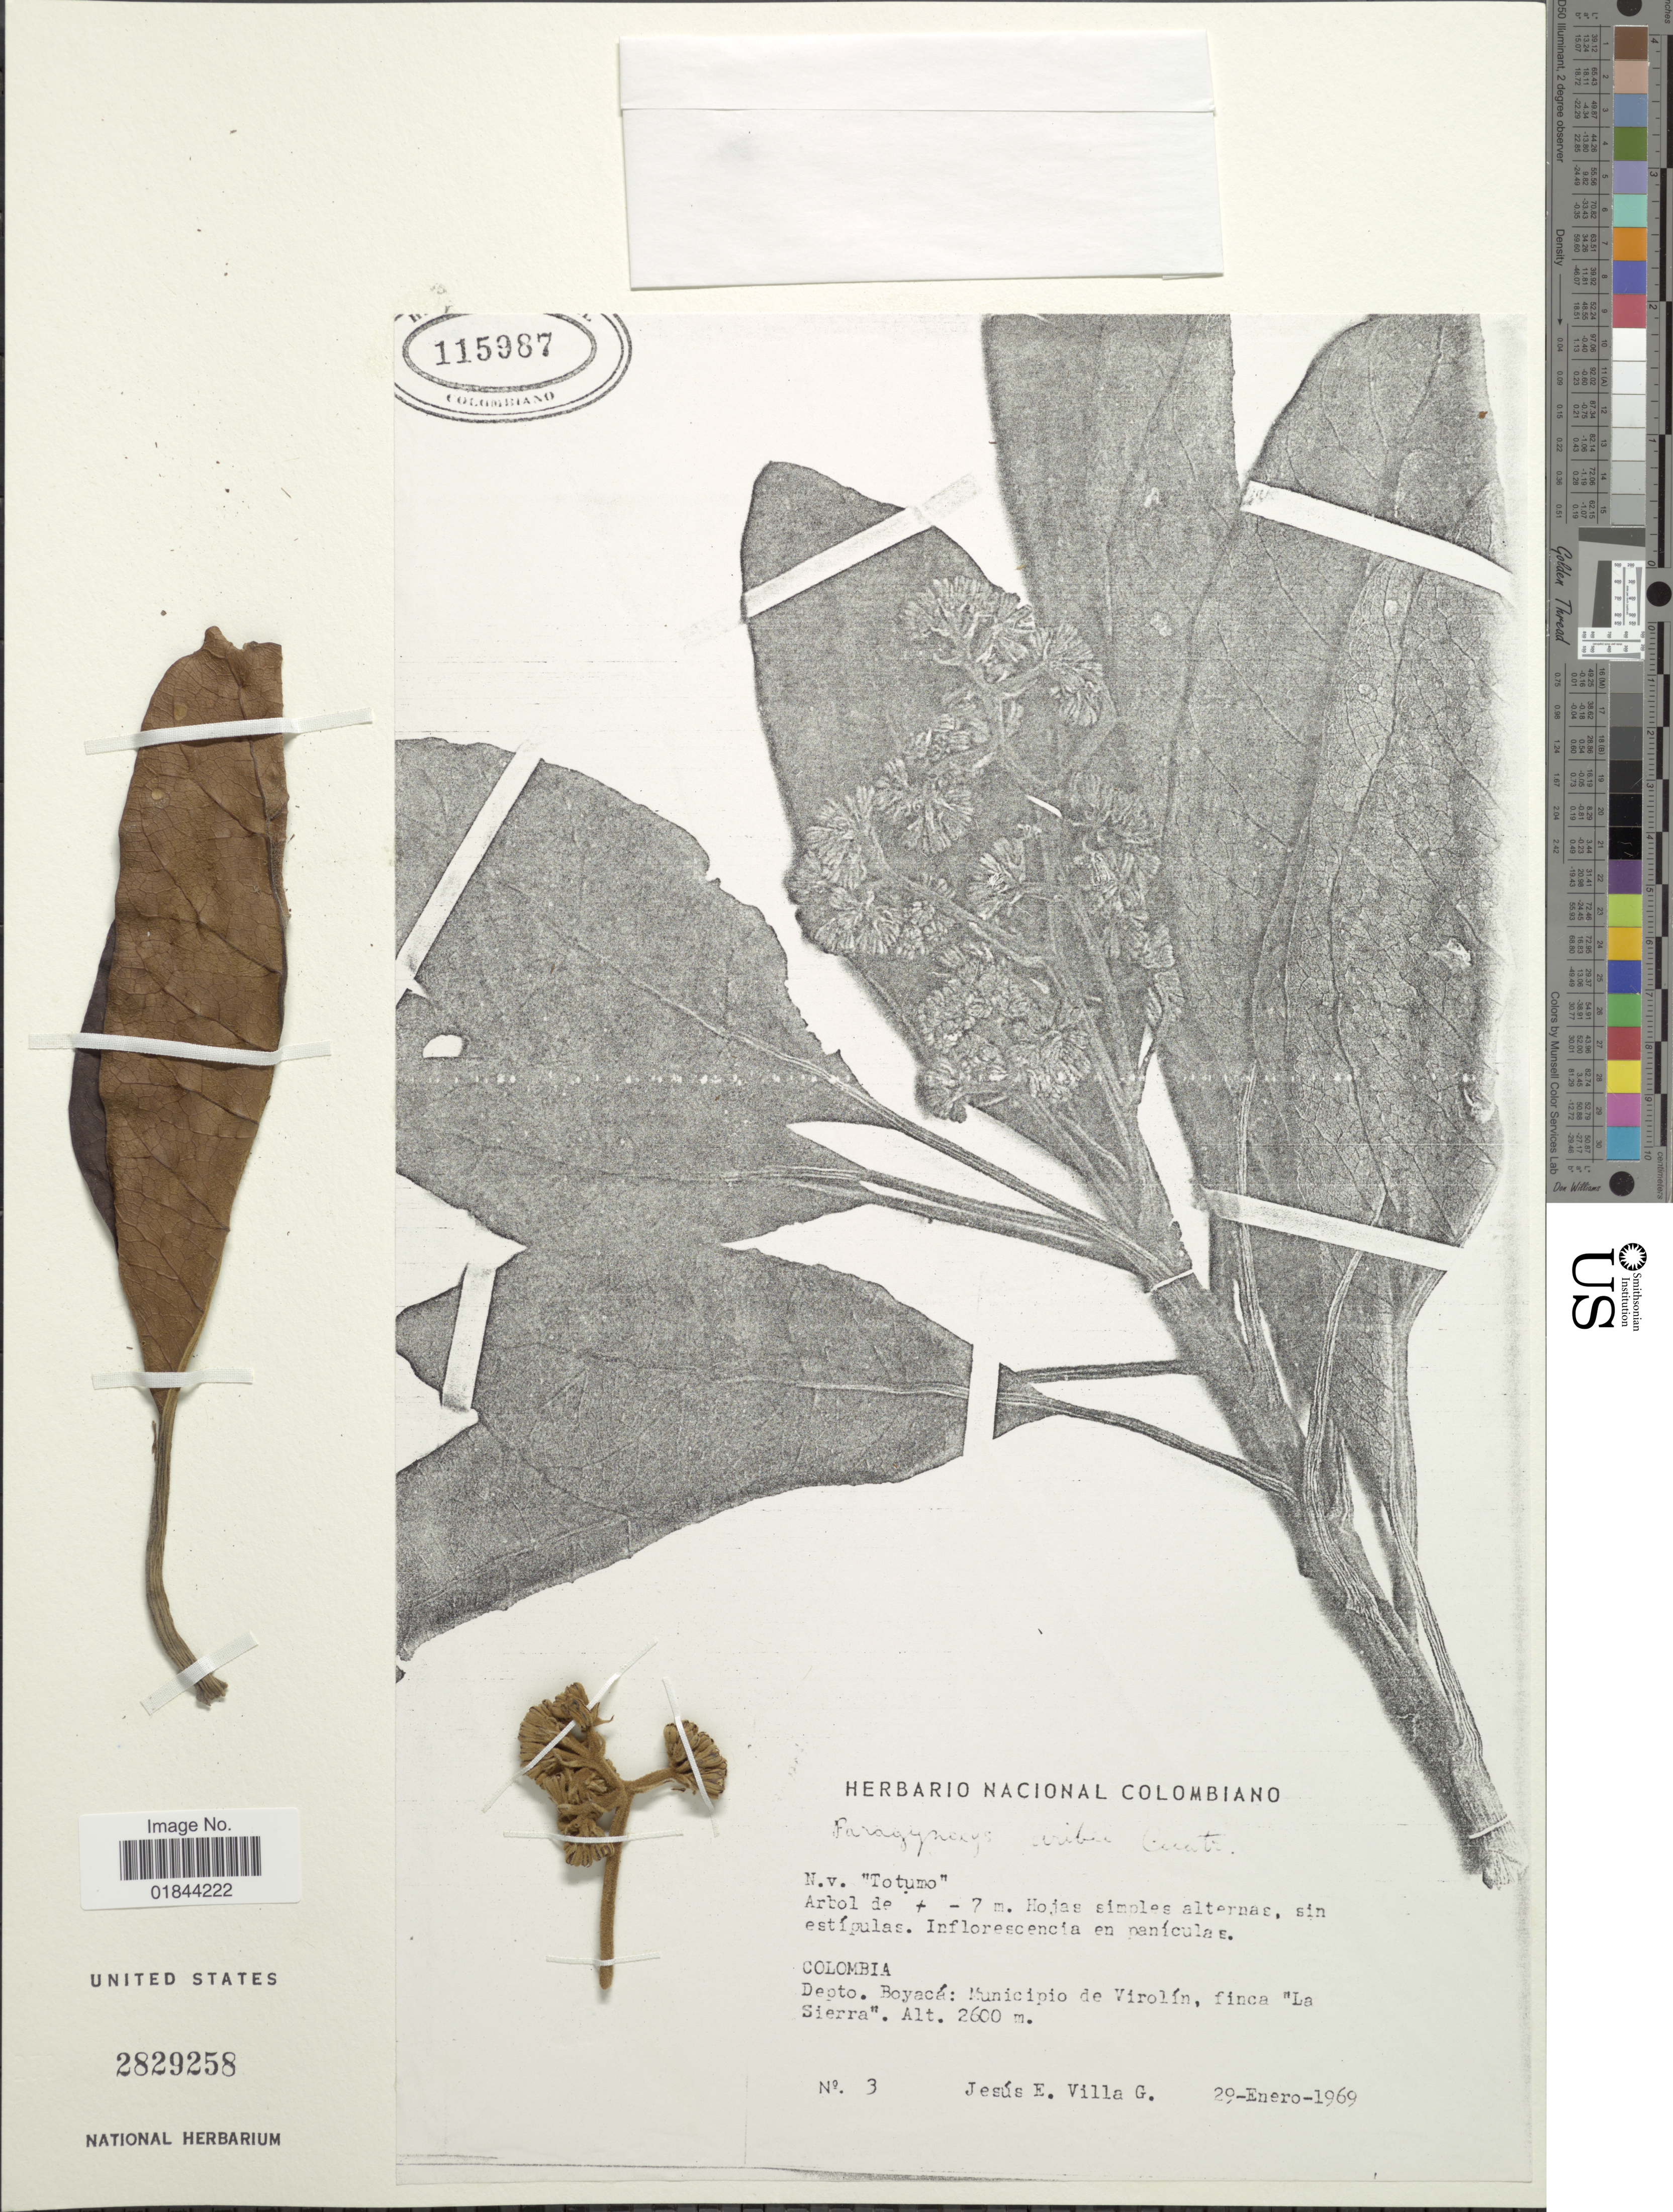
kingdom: Plantae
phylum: Tracheophyta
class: Magnoliopsida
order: Asterales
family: Asteraceae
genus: Paragynoxys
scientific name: Paragynoxys uribei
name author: Cuatrec.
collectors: J. Villa G.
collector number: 3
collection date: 1969-01-29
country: Colombia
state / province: Boyacá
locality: Municipio de Virolin, finca "La Sierra"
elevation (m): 2600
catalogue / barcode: US 2829258